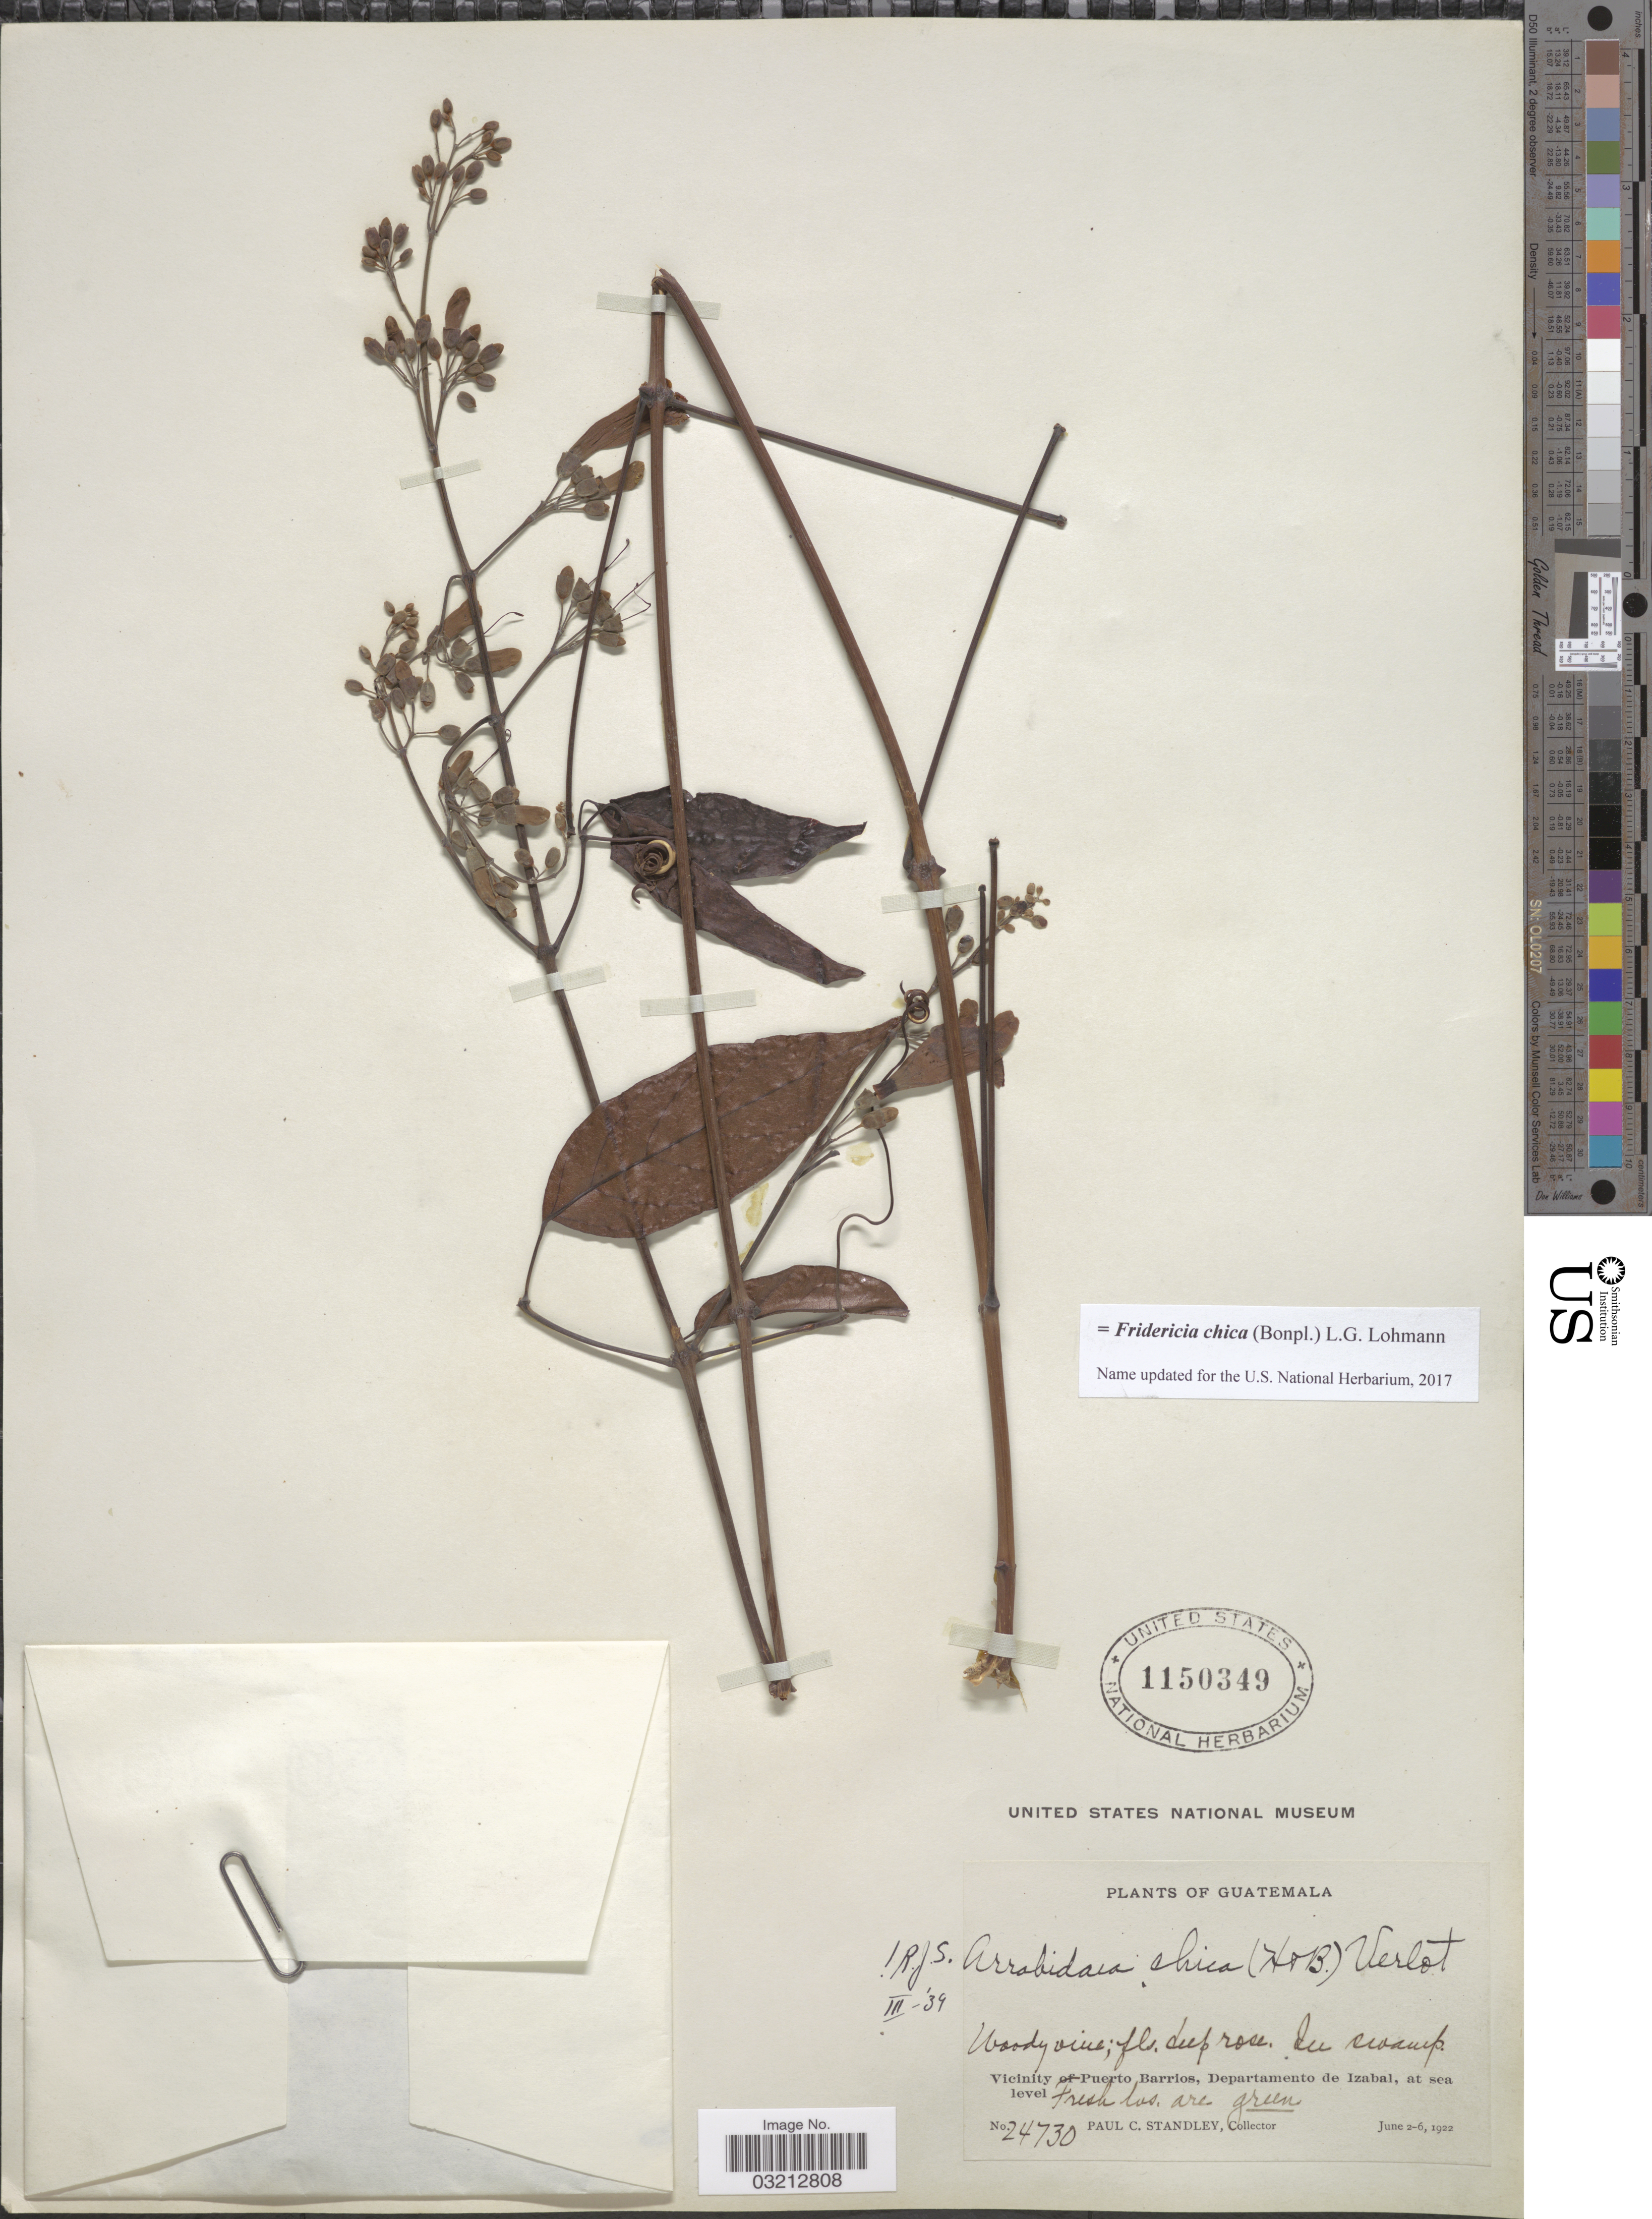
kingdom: Plantae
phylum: Tracheophyta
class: Magnoliopsida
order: Lamiales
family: Bignoniaceae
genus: Fridericia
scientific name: Fridericia chica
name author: (Bonpl.) L.G. Lohmann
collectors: P. C. Standley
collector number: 24730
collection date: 1922-06-02/1922-06-06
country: Guatemala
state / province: Izabal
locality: Vicinity of Puerto Barrios, Departamento de Izabal.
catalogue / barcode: US 1150349